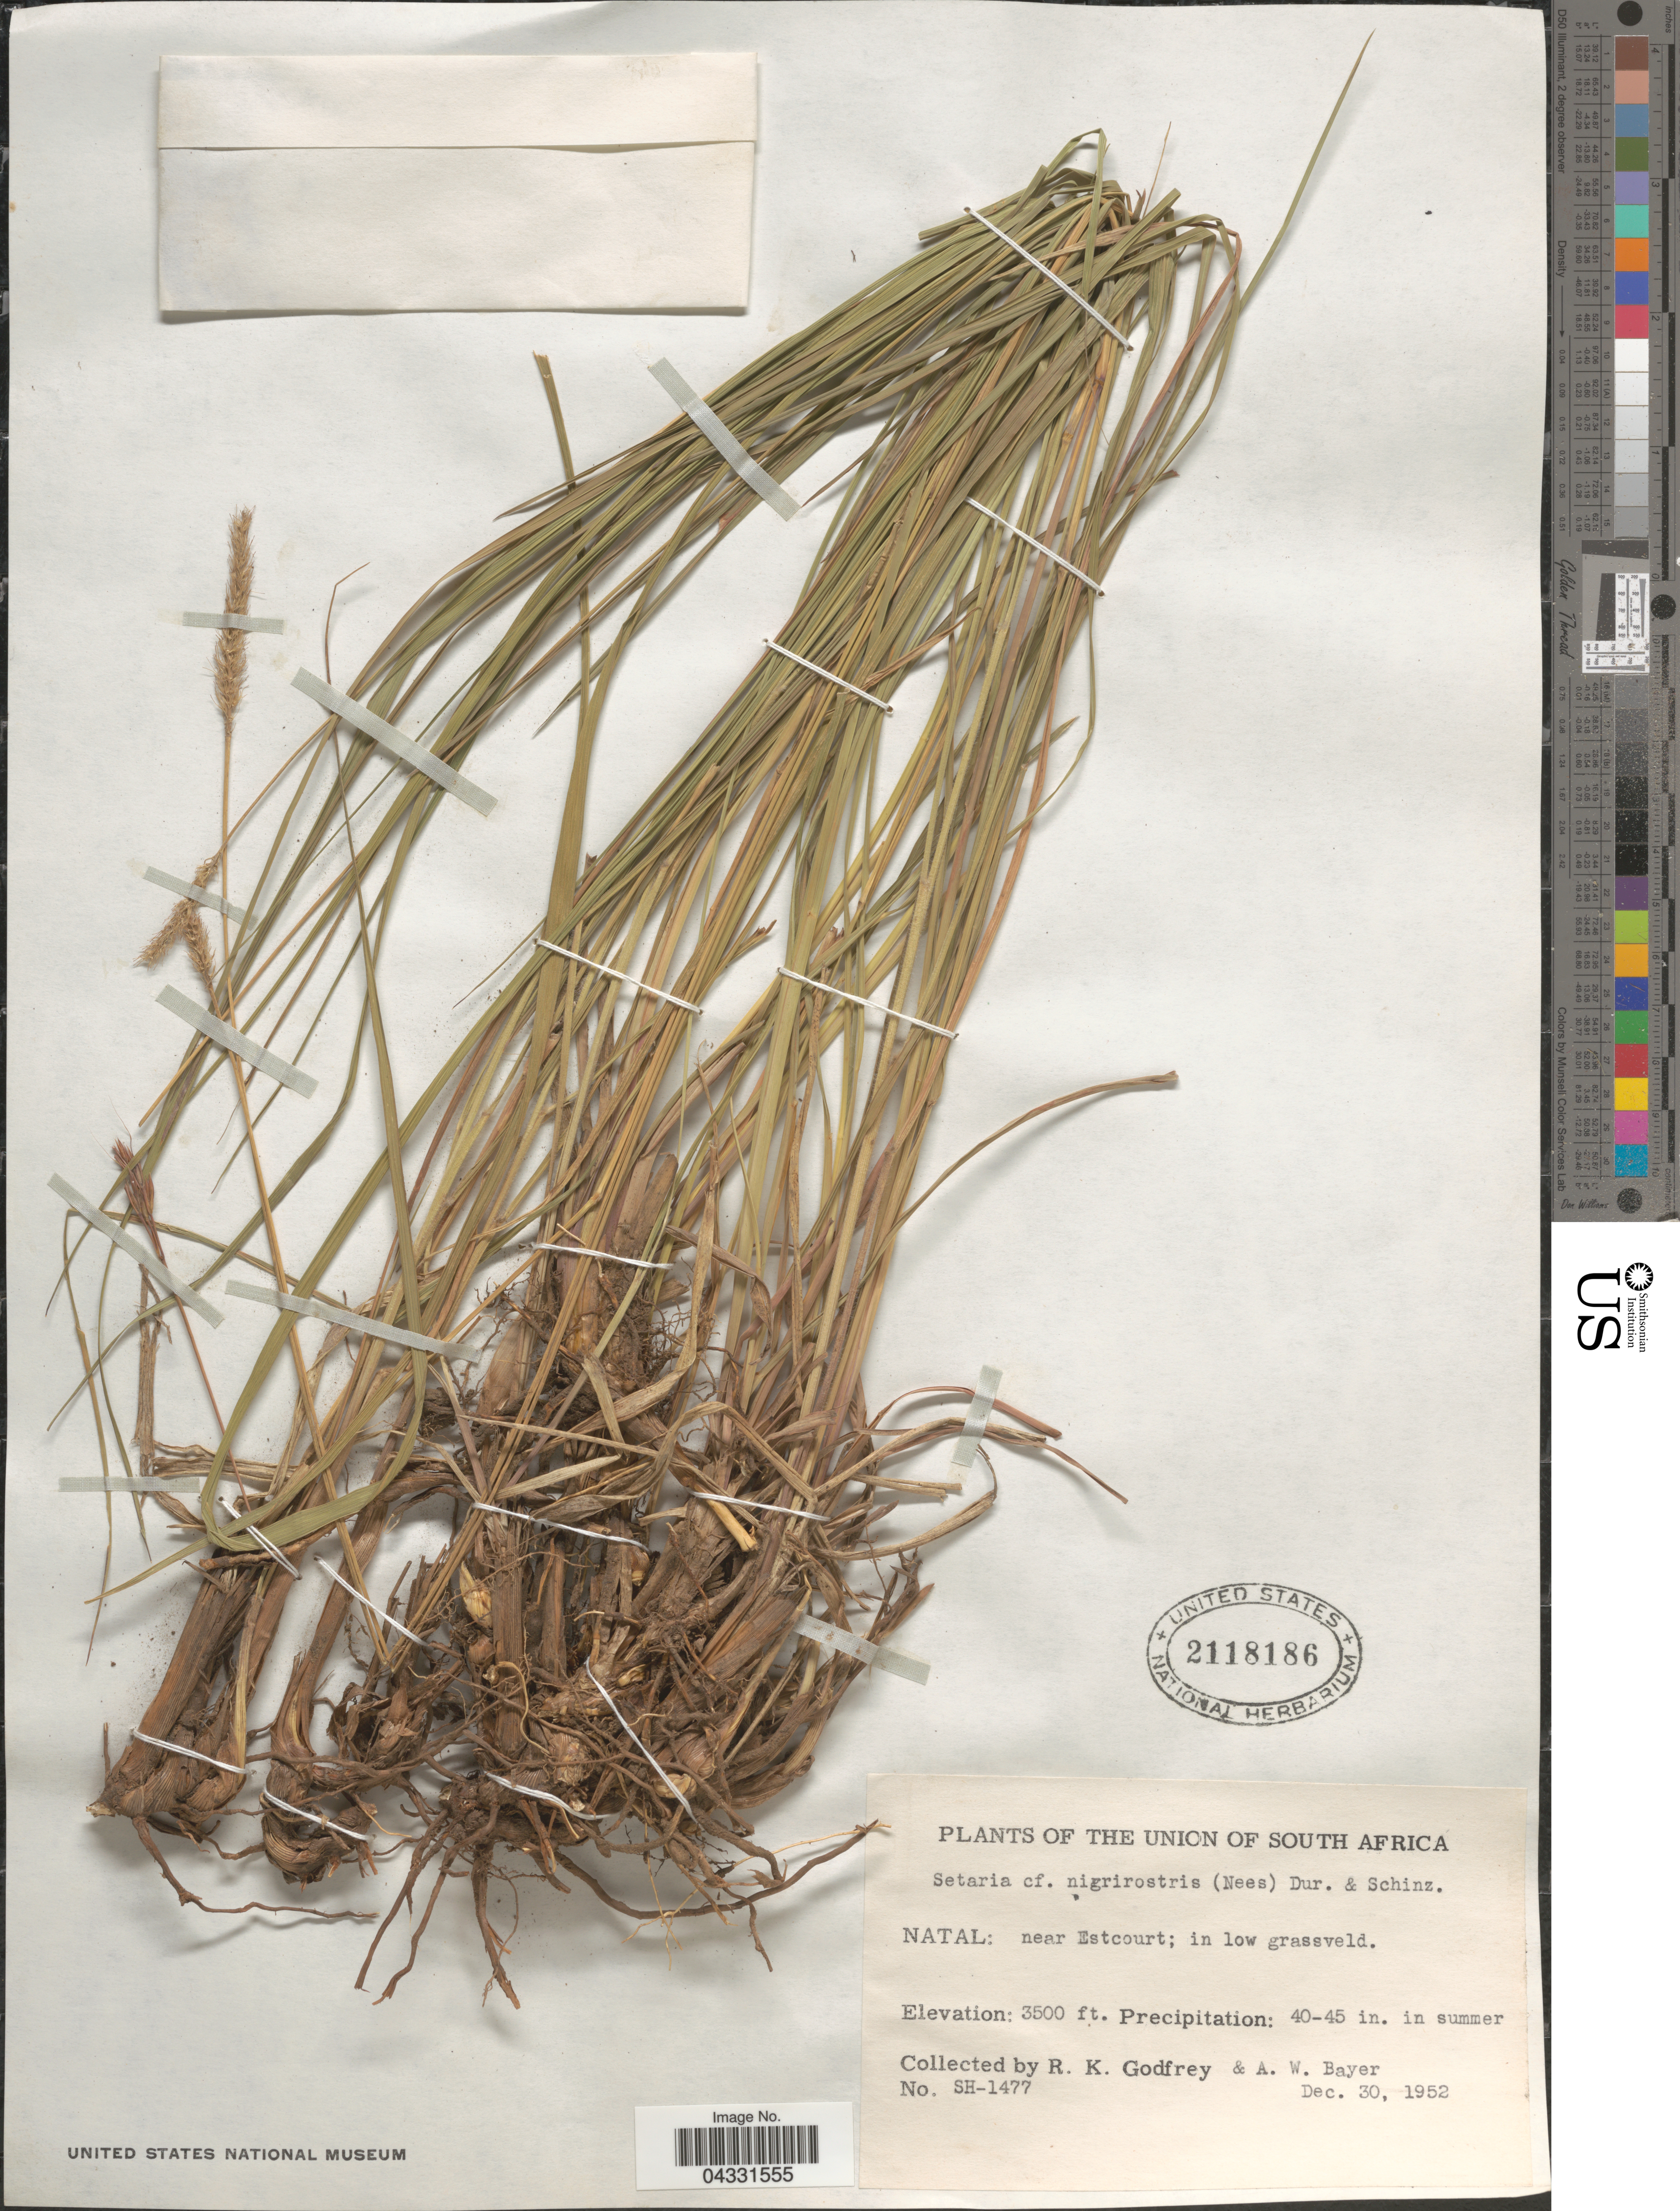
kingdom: Plantae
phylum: Tracheophyta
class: Liliopsida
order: Poales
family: Poaceae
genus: Setaria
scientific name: Setaria nigrirostris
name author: (Nees) Durand & Schinz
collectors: R. K. Godfrey & A. Bayer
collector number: SH-1477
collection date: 1952-12-30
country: South Africa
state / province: KwaZulu-Natal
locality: Union of South Africa. Natal: near Estcourt; in low grassveld.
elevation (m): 1067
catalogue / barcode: US 2118186